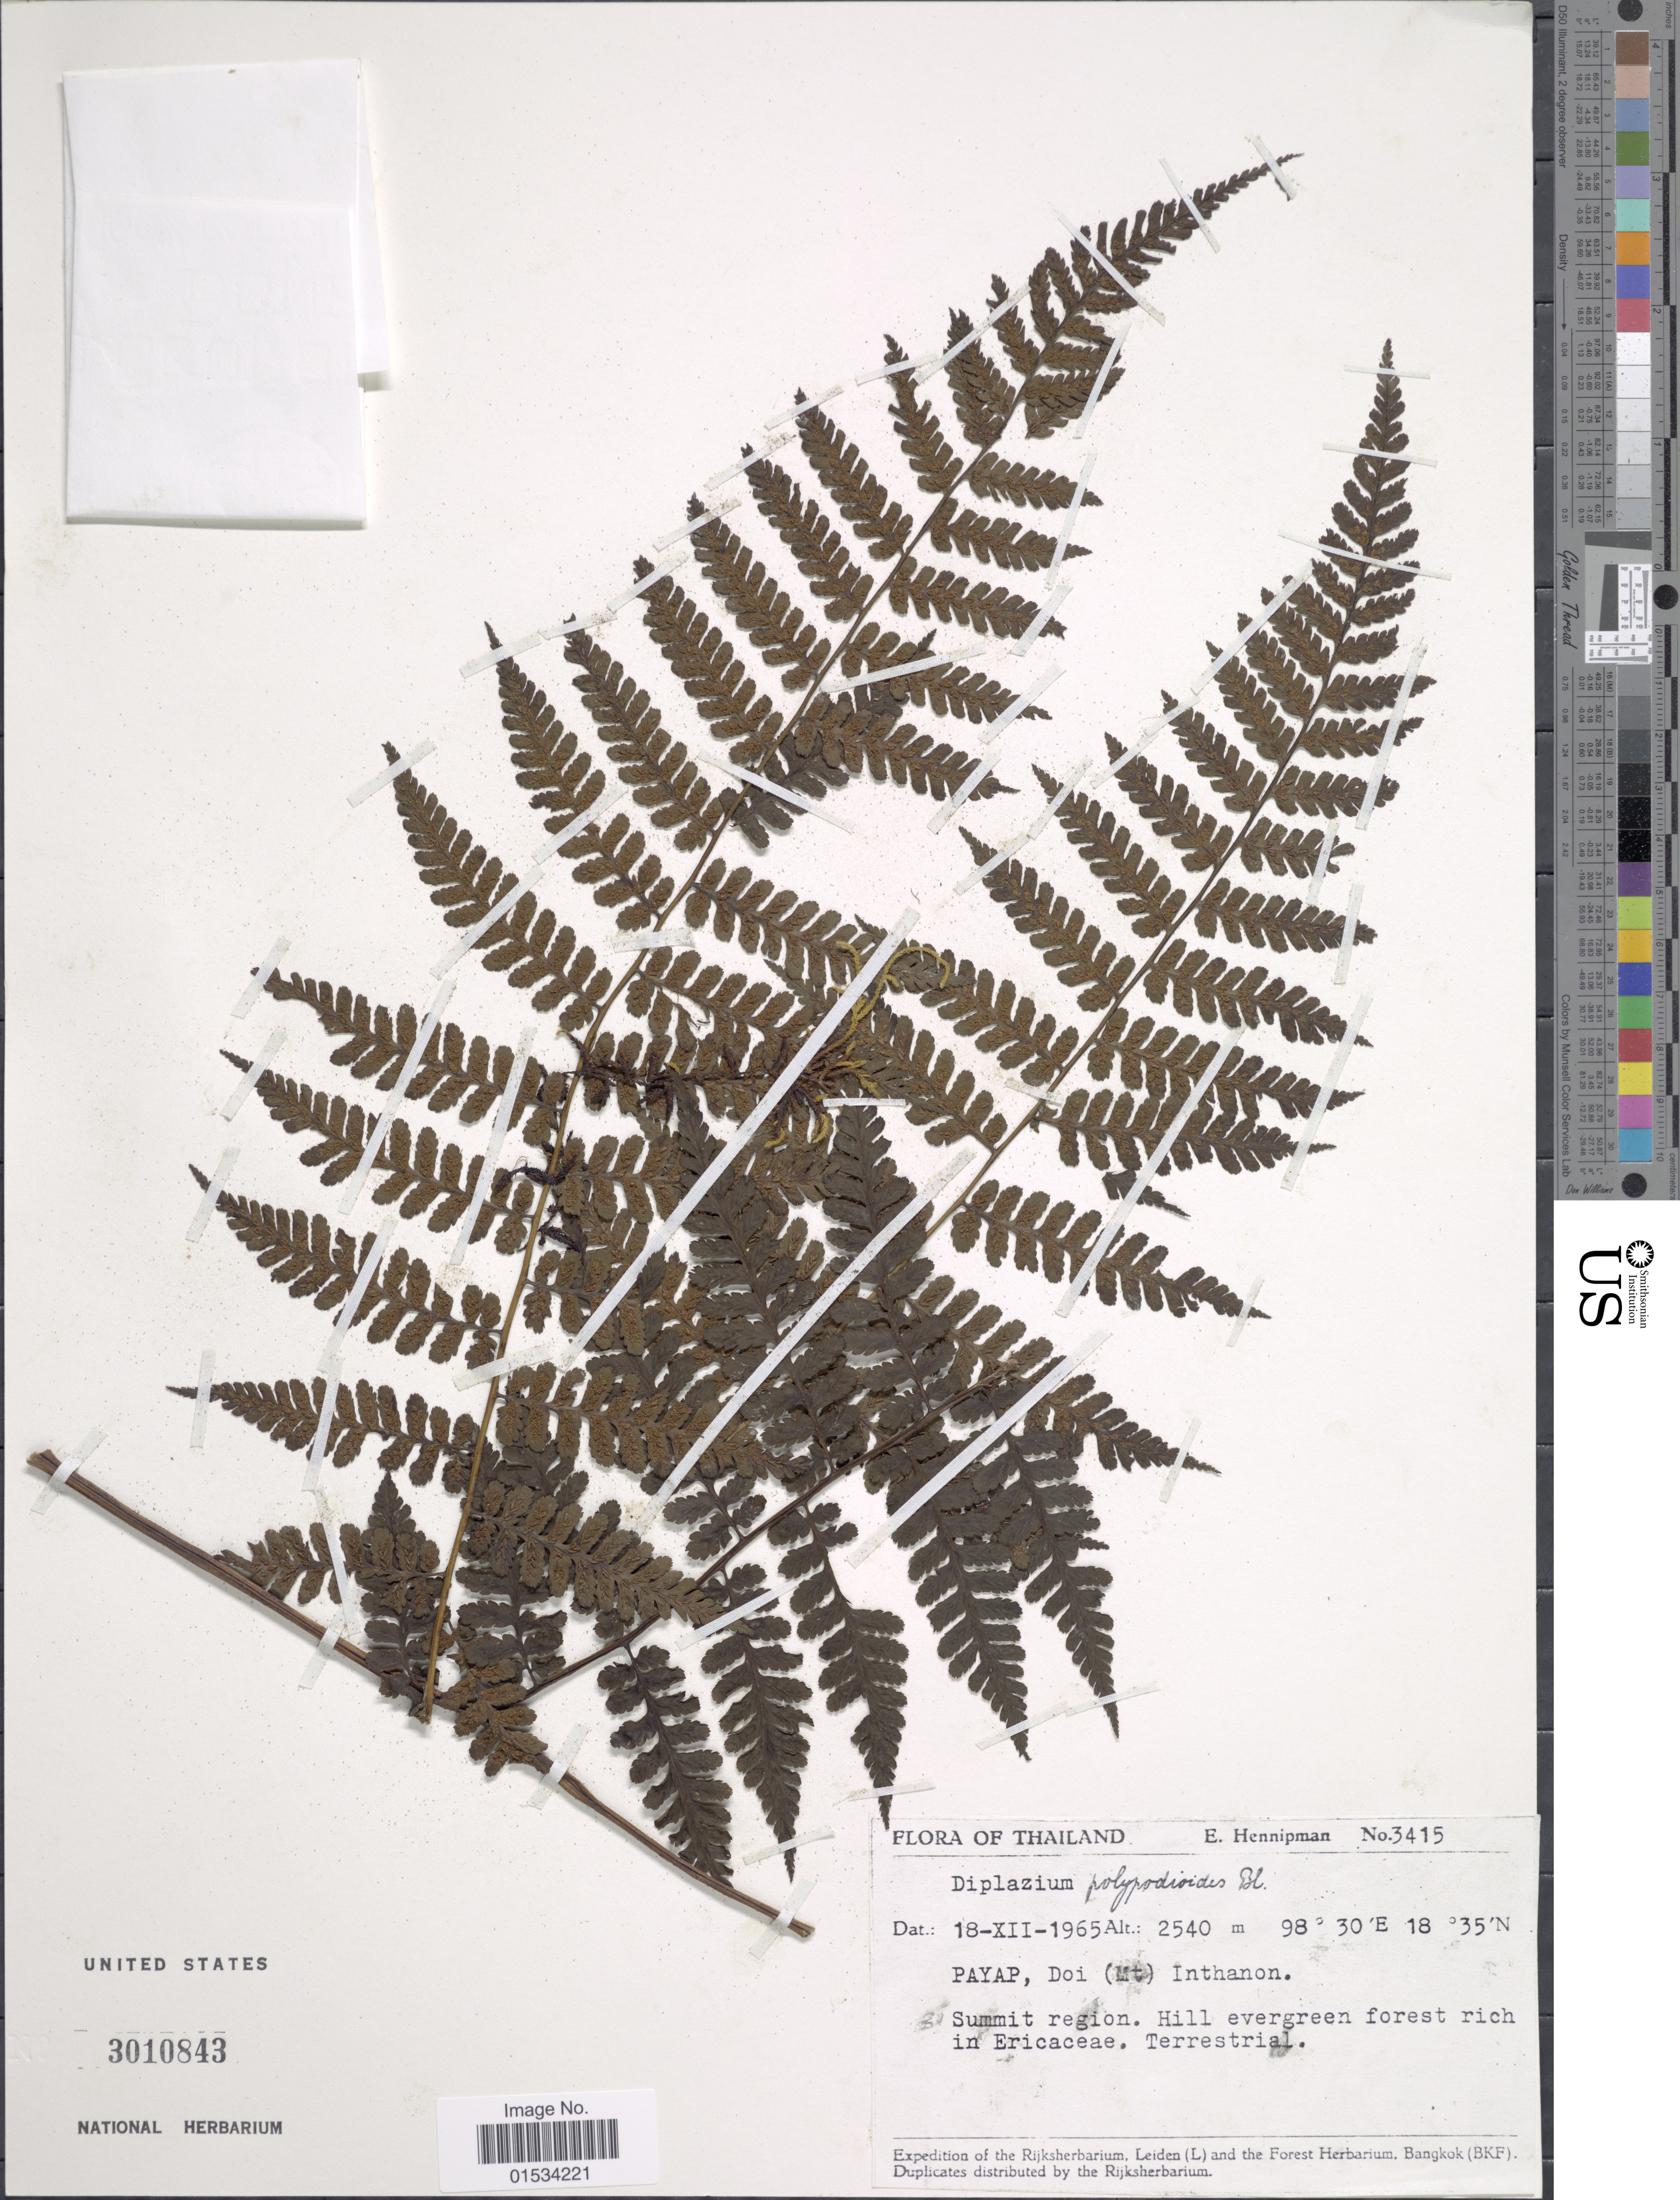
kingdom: Plantae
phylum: Tracheophyta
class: Polypodiopsida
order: Polypodiales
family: Athyriaceae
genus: Diplazium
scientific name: Diplazium polypodioides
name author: Blume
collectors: E. Hennipman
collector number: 3415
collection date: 1965-12-18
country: Thailand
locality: Payap, Doi (Mt) Inthanon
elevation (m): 2540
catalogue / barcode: US 3010843